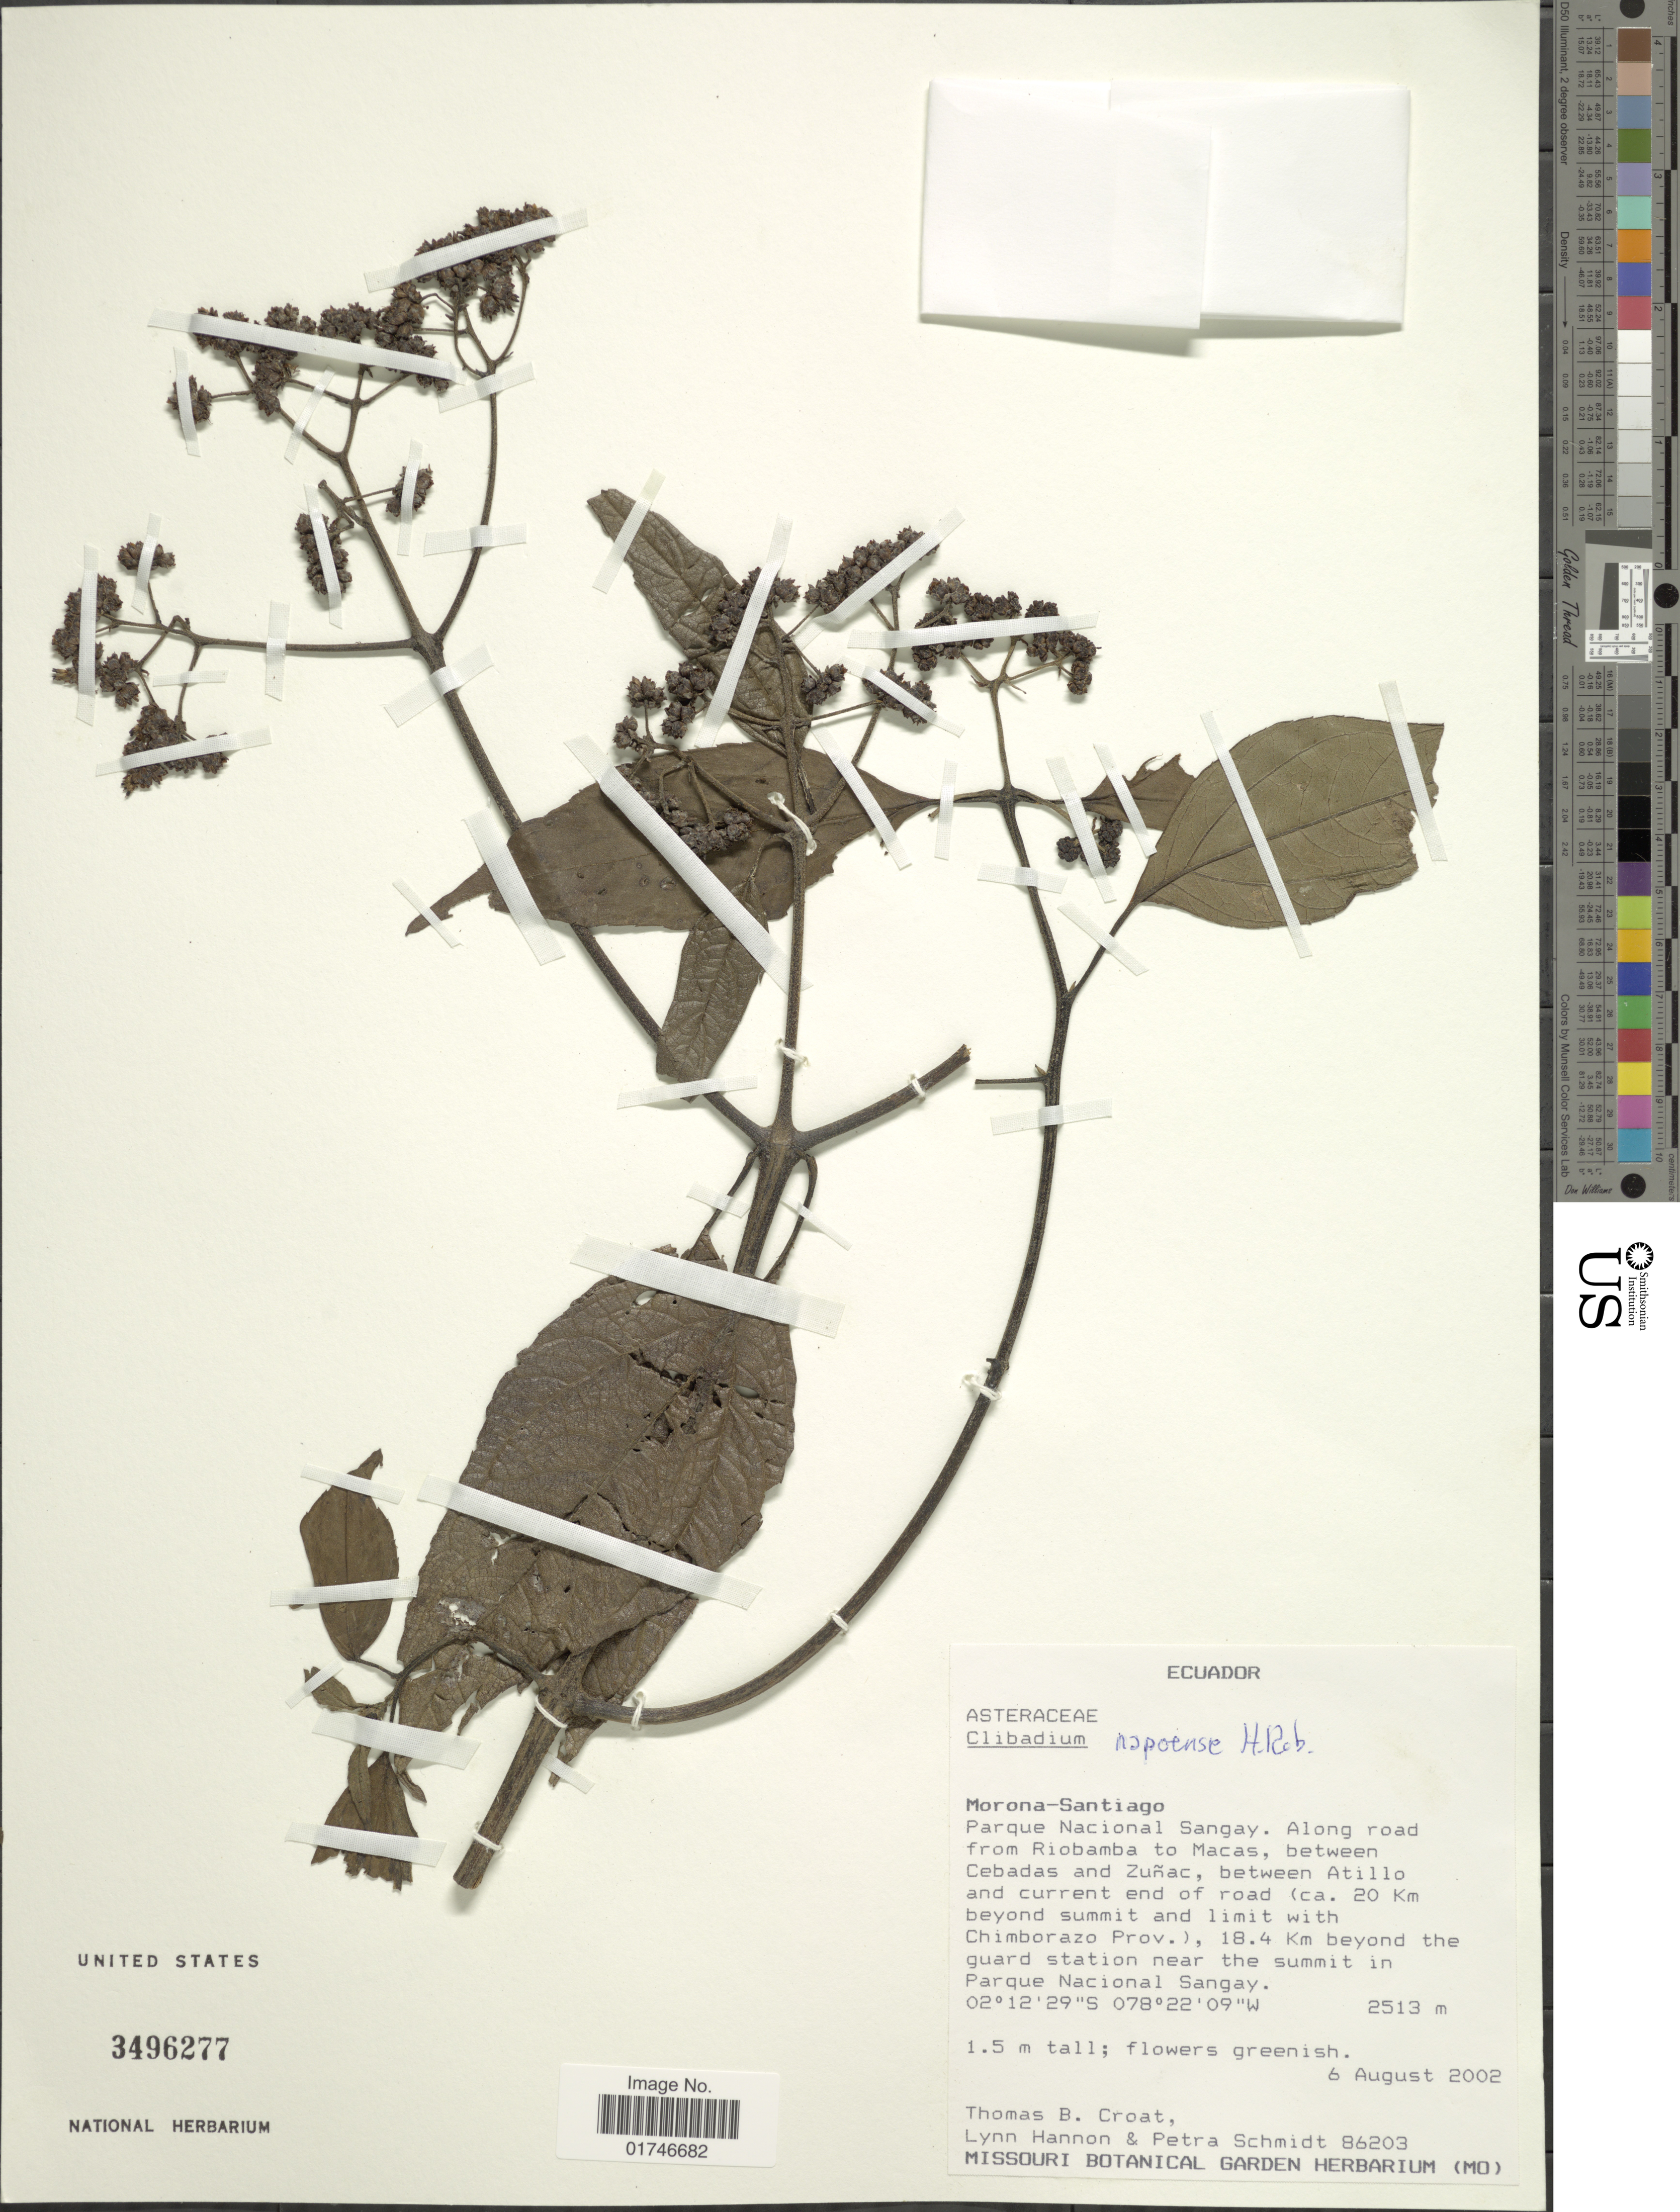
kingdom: Plantae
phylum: Tracheophyta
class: Magnoliopsida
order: Asterales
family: Asteraceae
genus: Clibadium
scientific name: Clibadium napoense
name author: H. Rob.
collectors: T. B. Croat, L. Hannon & P. Schmidt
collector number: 86203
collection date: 2002-08-06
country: Ecuador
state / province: Morona-Santiago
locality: Morona-Santiago. Parque Nacional Sangay. Along road from Riobamba to Macas, between Cebadas and Zuñac, between Atillo and current end of road (ca. 20 Km beyond summit and limit with Chimborazo Prov.), 18.4 Km beyond the guard station near the summit in Parque Nacional Sangay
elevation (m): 2513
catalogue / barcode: US 3496277